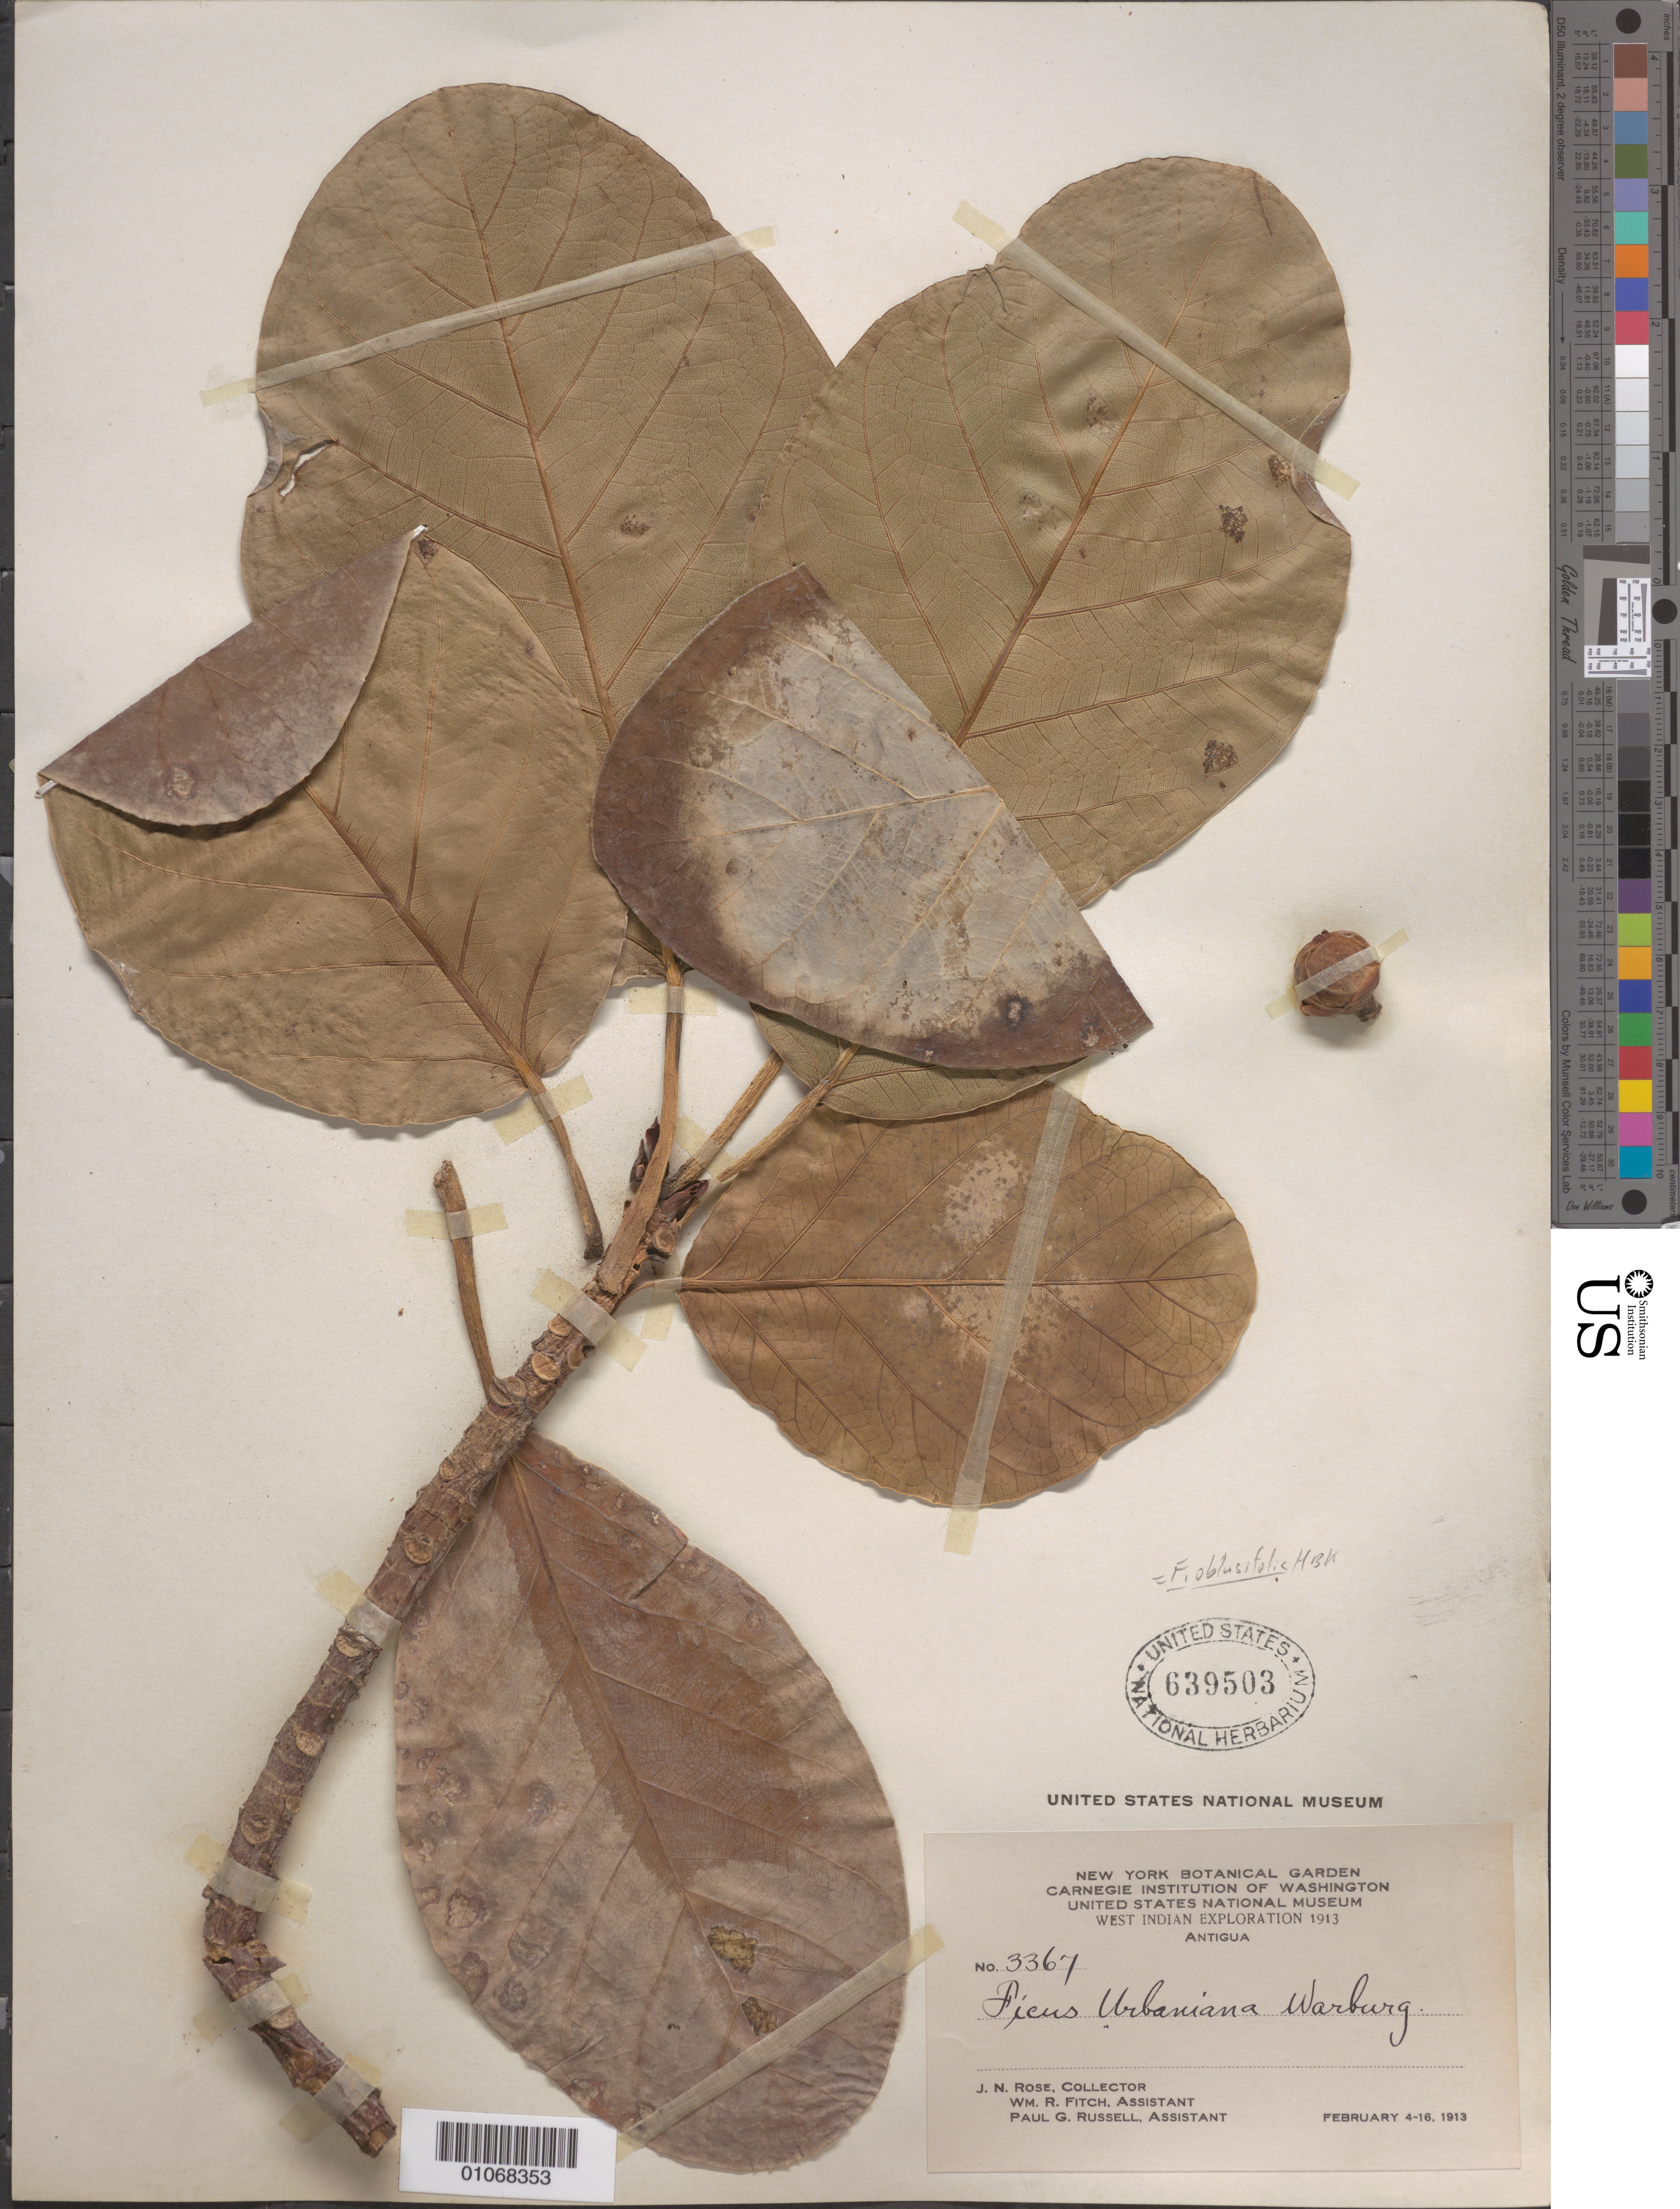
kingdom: Plantae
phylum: Tracheophyta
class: Magnoliopsida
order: Rosales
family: Moraceae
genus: Ficus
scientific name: Ficus obtusifolia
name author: Kunth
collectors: J. N. Rose, W. R. Fitch & P. G. Russell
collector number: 3367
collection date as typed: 04 Feb 1913 to 16 Feb 1913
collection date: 1913-02-04/1913-02-16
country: Antigua and Barbuda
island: Antigua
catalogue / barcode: US 639503